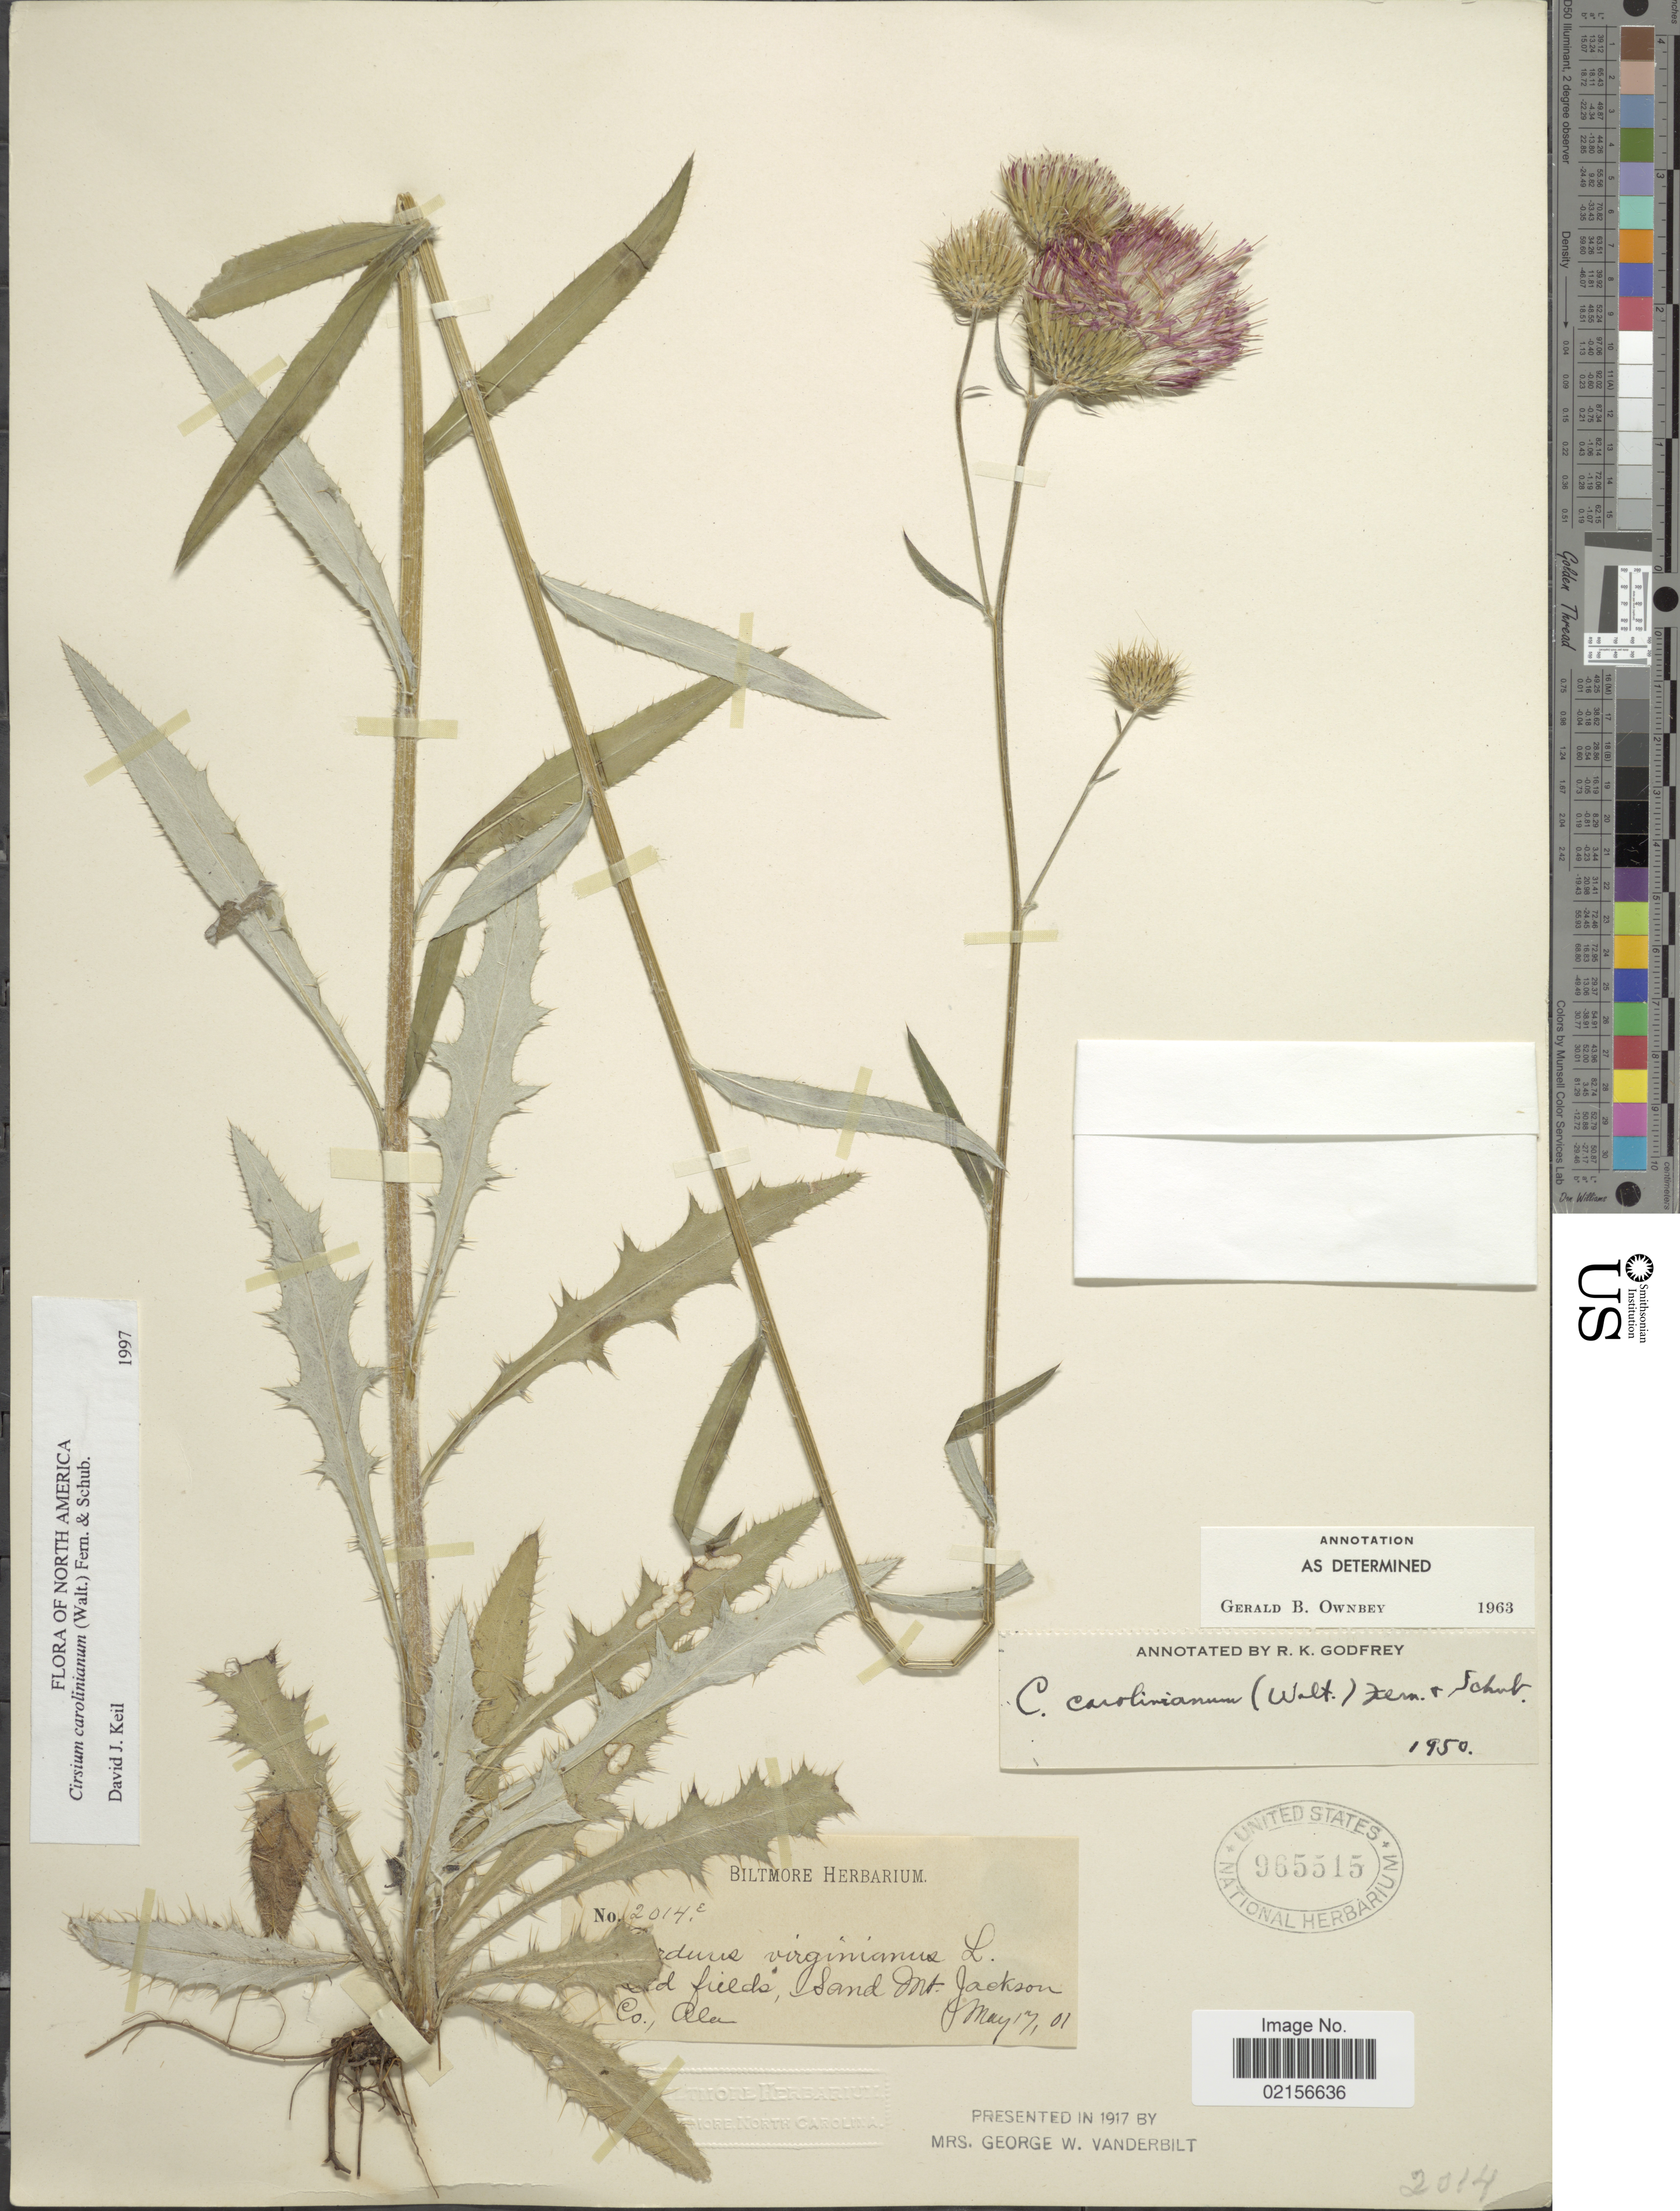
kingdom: Plantae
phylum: Tracheophyta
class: Magnoliopsida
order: Asterales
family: Asteraceae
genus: Cirsium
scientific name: Cirsium carolinianum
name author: (Walter) Fernald & Schub.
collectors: ex herb. Biltmore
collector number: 2014c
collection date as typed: Transcribed d/m/y: 17/5/1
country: United States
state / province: Alabama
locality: Sand Mt Jackson Co.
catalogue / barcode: US 965515